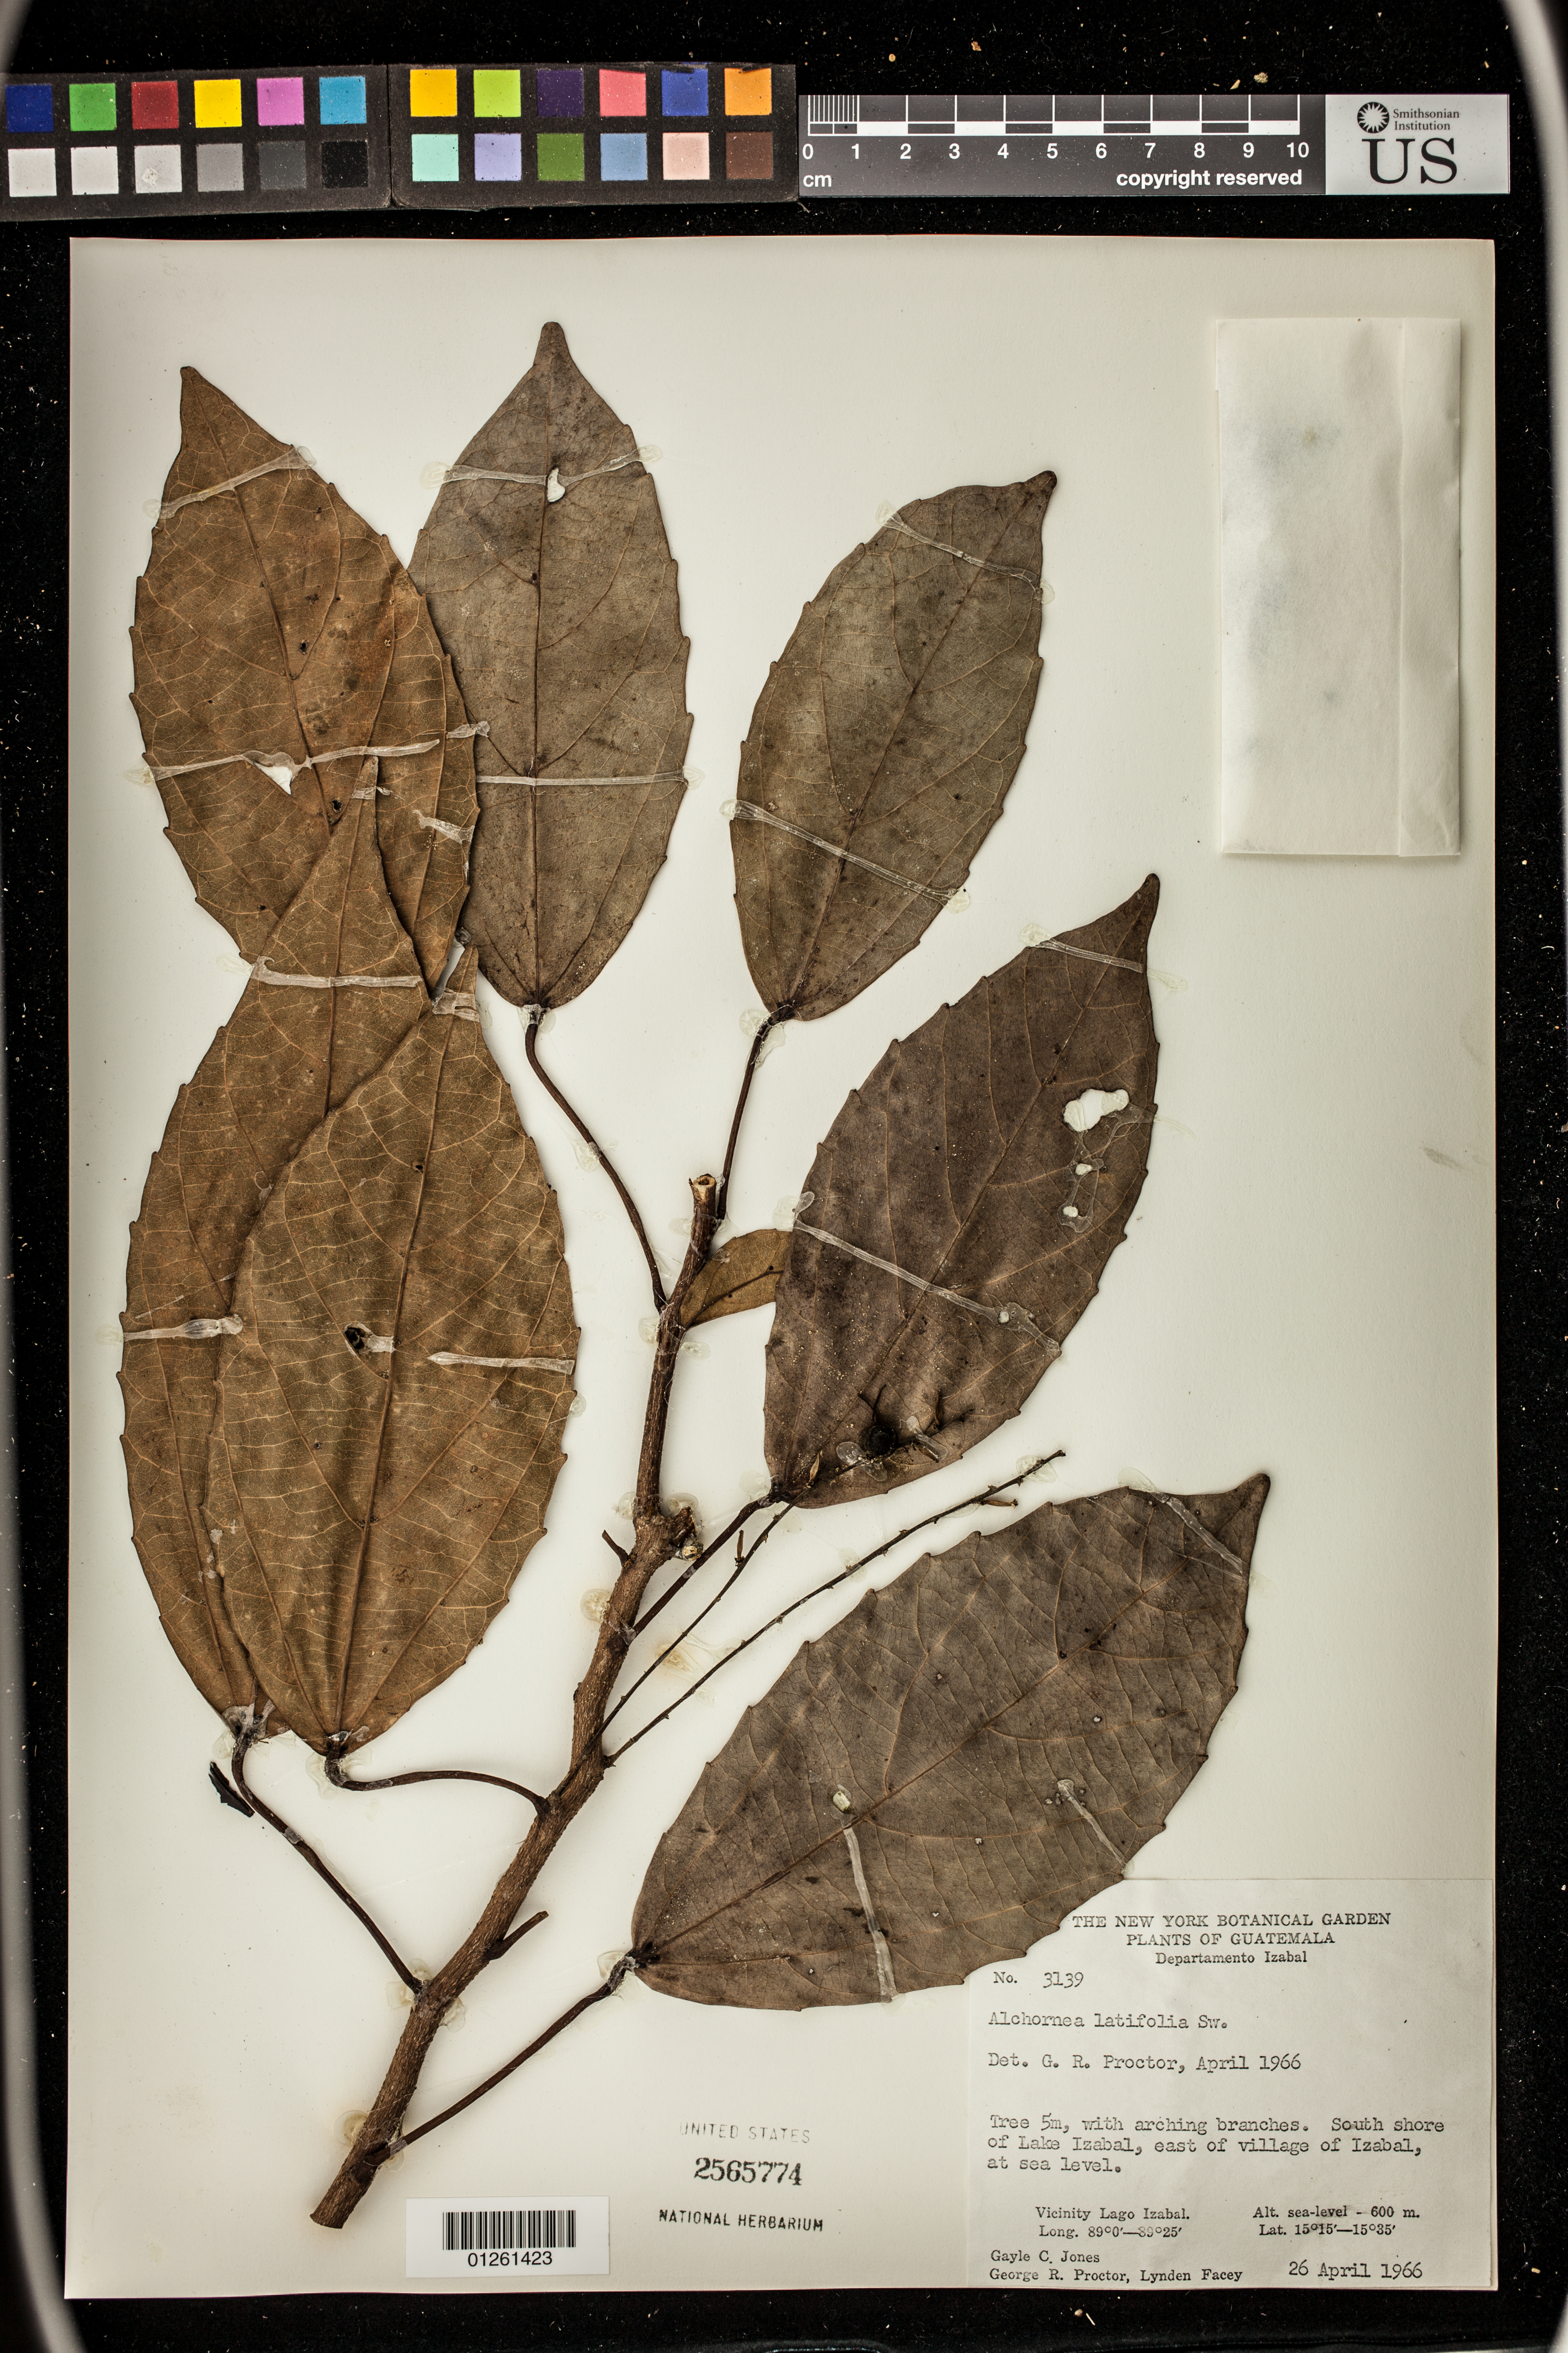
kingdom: Plantae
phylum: Tracheophyta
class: Magnoliopsida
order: Malpighiales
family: Euphorbiaceae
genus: Alchornea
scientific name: Alchornea latifolia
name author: Sw.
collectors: G. C. Jones, G. R. Proctor & L. Facey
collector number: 3139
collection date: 1966-04-26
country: Guatemala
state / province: Izabal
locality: South shore of Lake Izabal, east of village of Izabal.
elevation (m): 0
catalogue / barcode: US 2565774